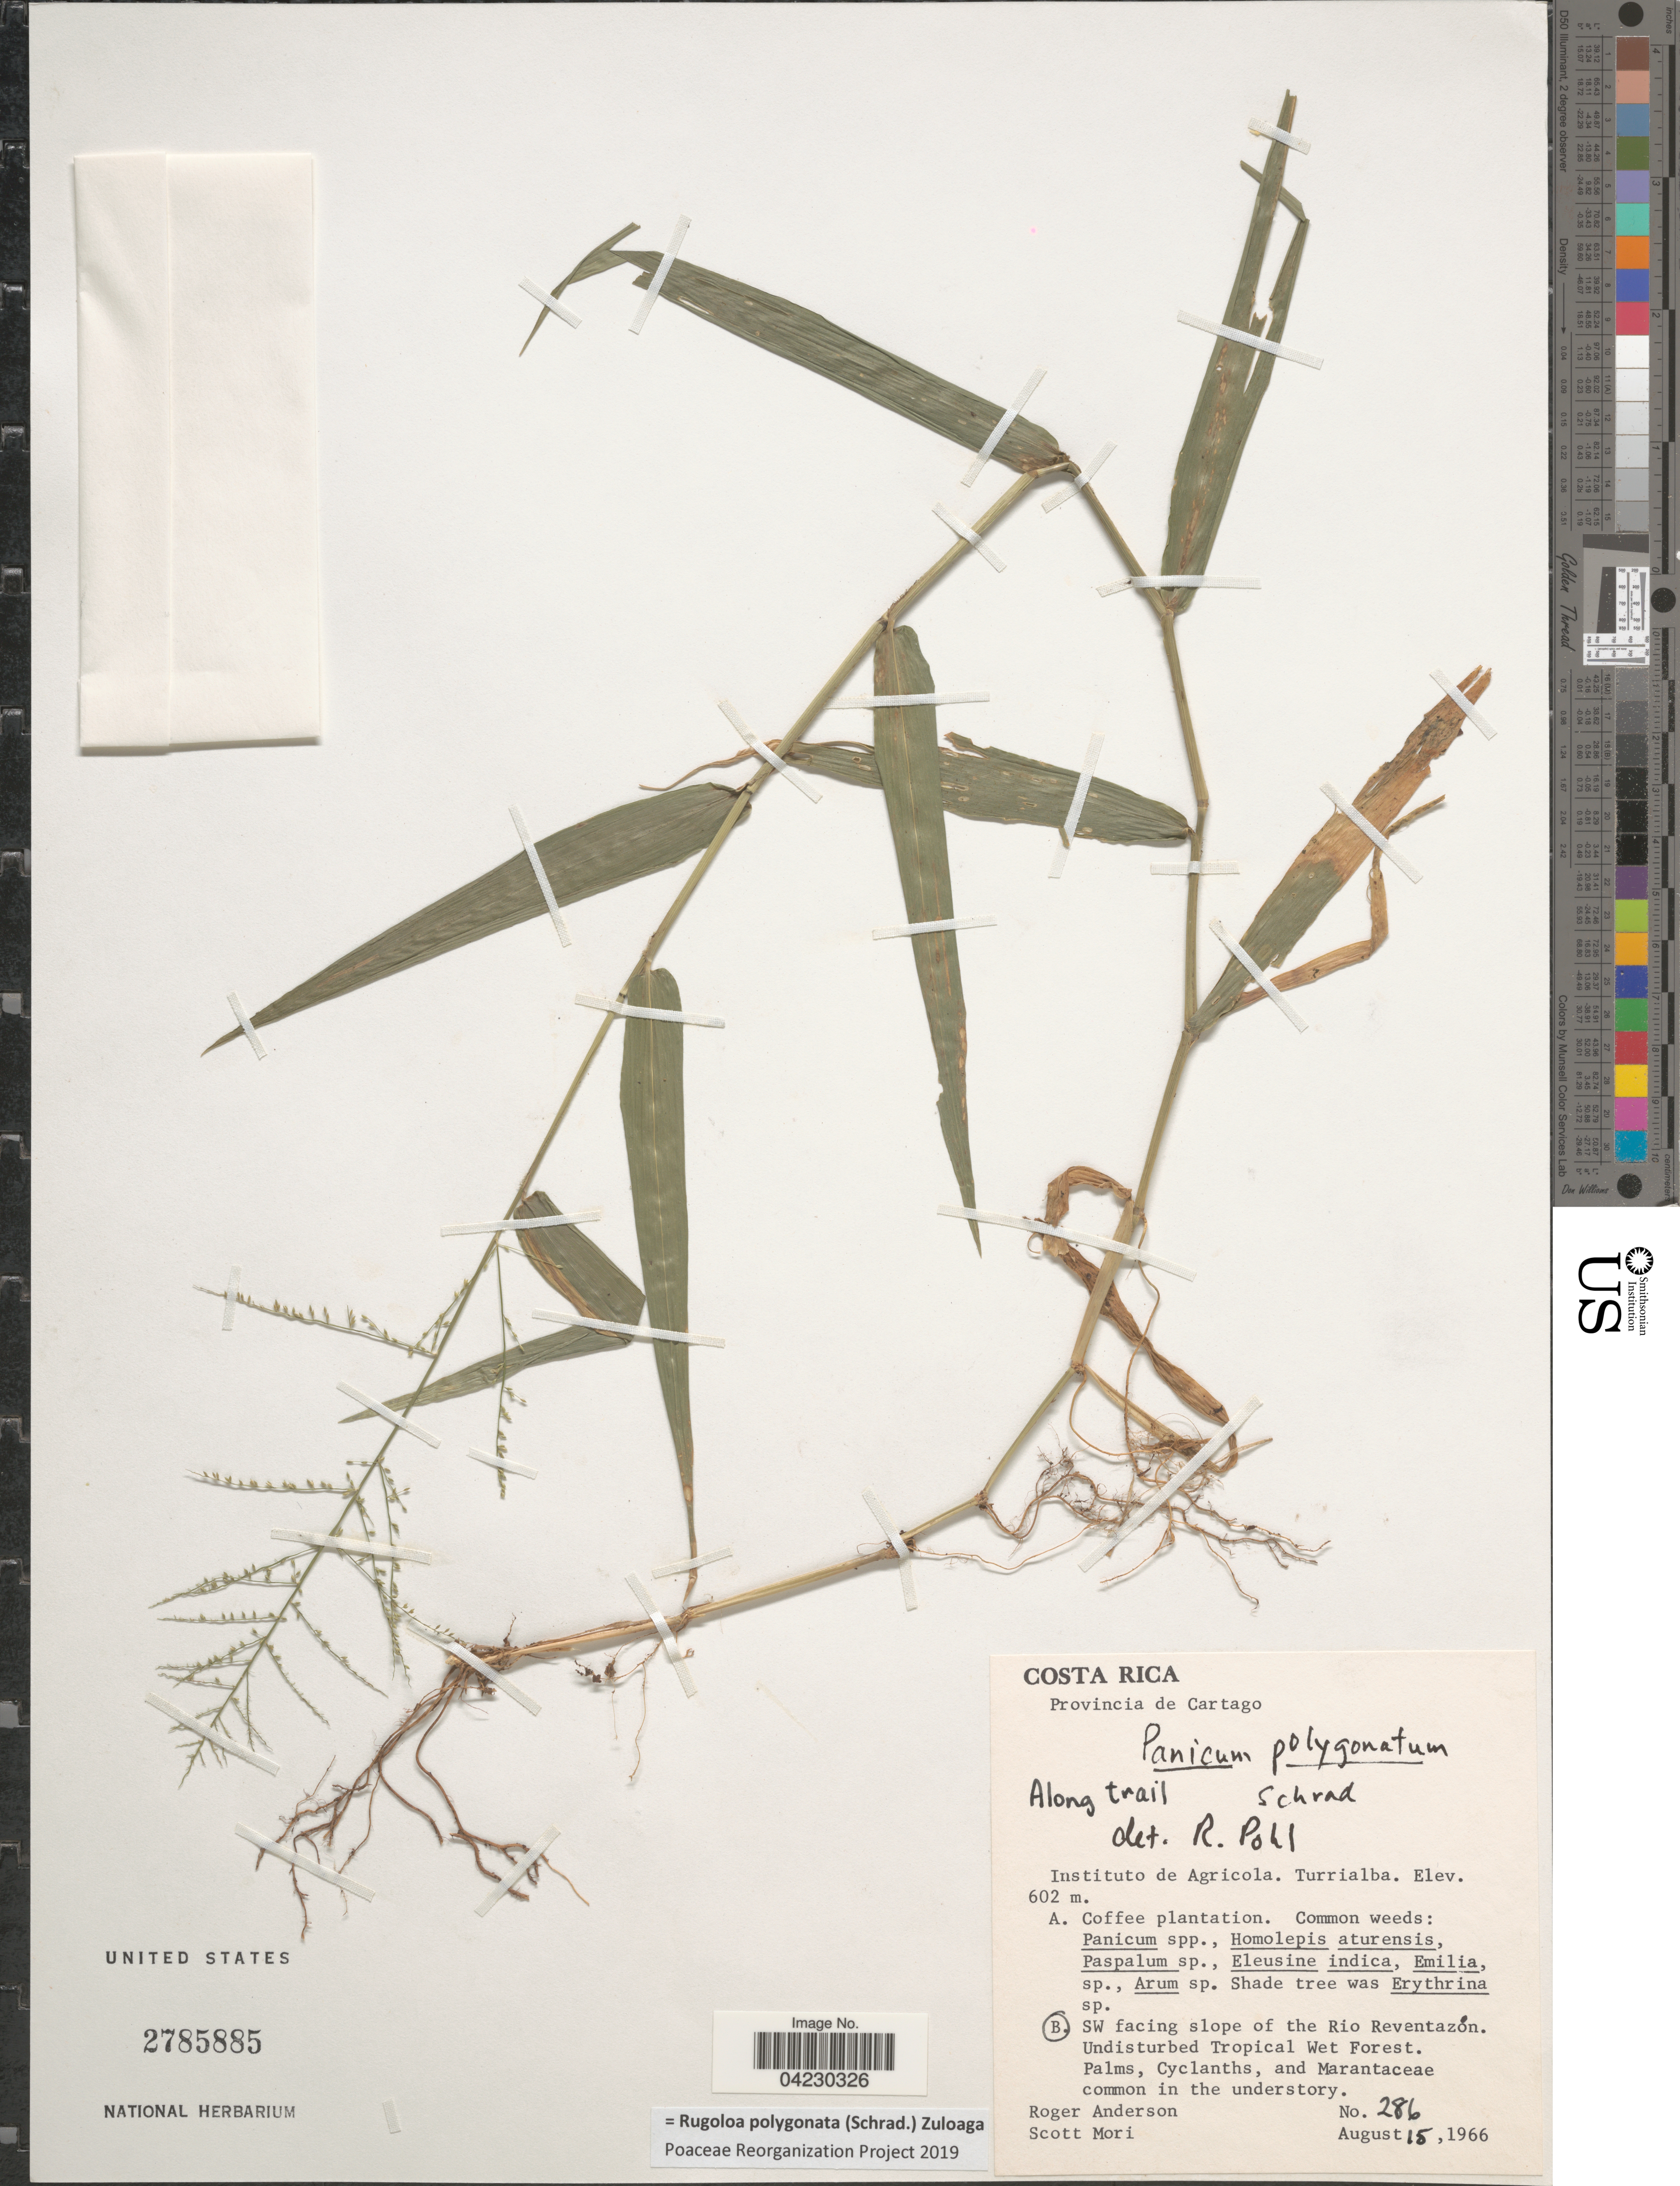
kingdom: Plantae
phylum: Tracheophyta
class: Liliopsida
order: Poales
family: Poaceae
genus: Rugoloa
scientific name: Rugoloa polygonata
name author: (Schrad.) Zuloaga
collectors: R. A. Anderson & S. Mori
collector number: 286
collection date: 1966-08-15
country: Costa Rica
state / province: Cartago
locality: Instituto de Agricola. Turrialba. SW facing slope of the Rio Reventazón. Undisturbed Tropical Wet Forest.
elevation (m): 602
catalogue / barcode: US 2785885